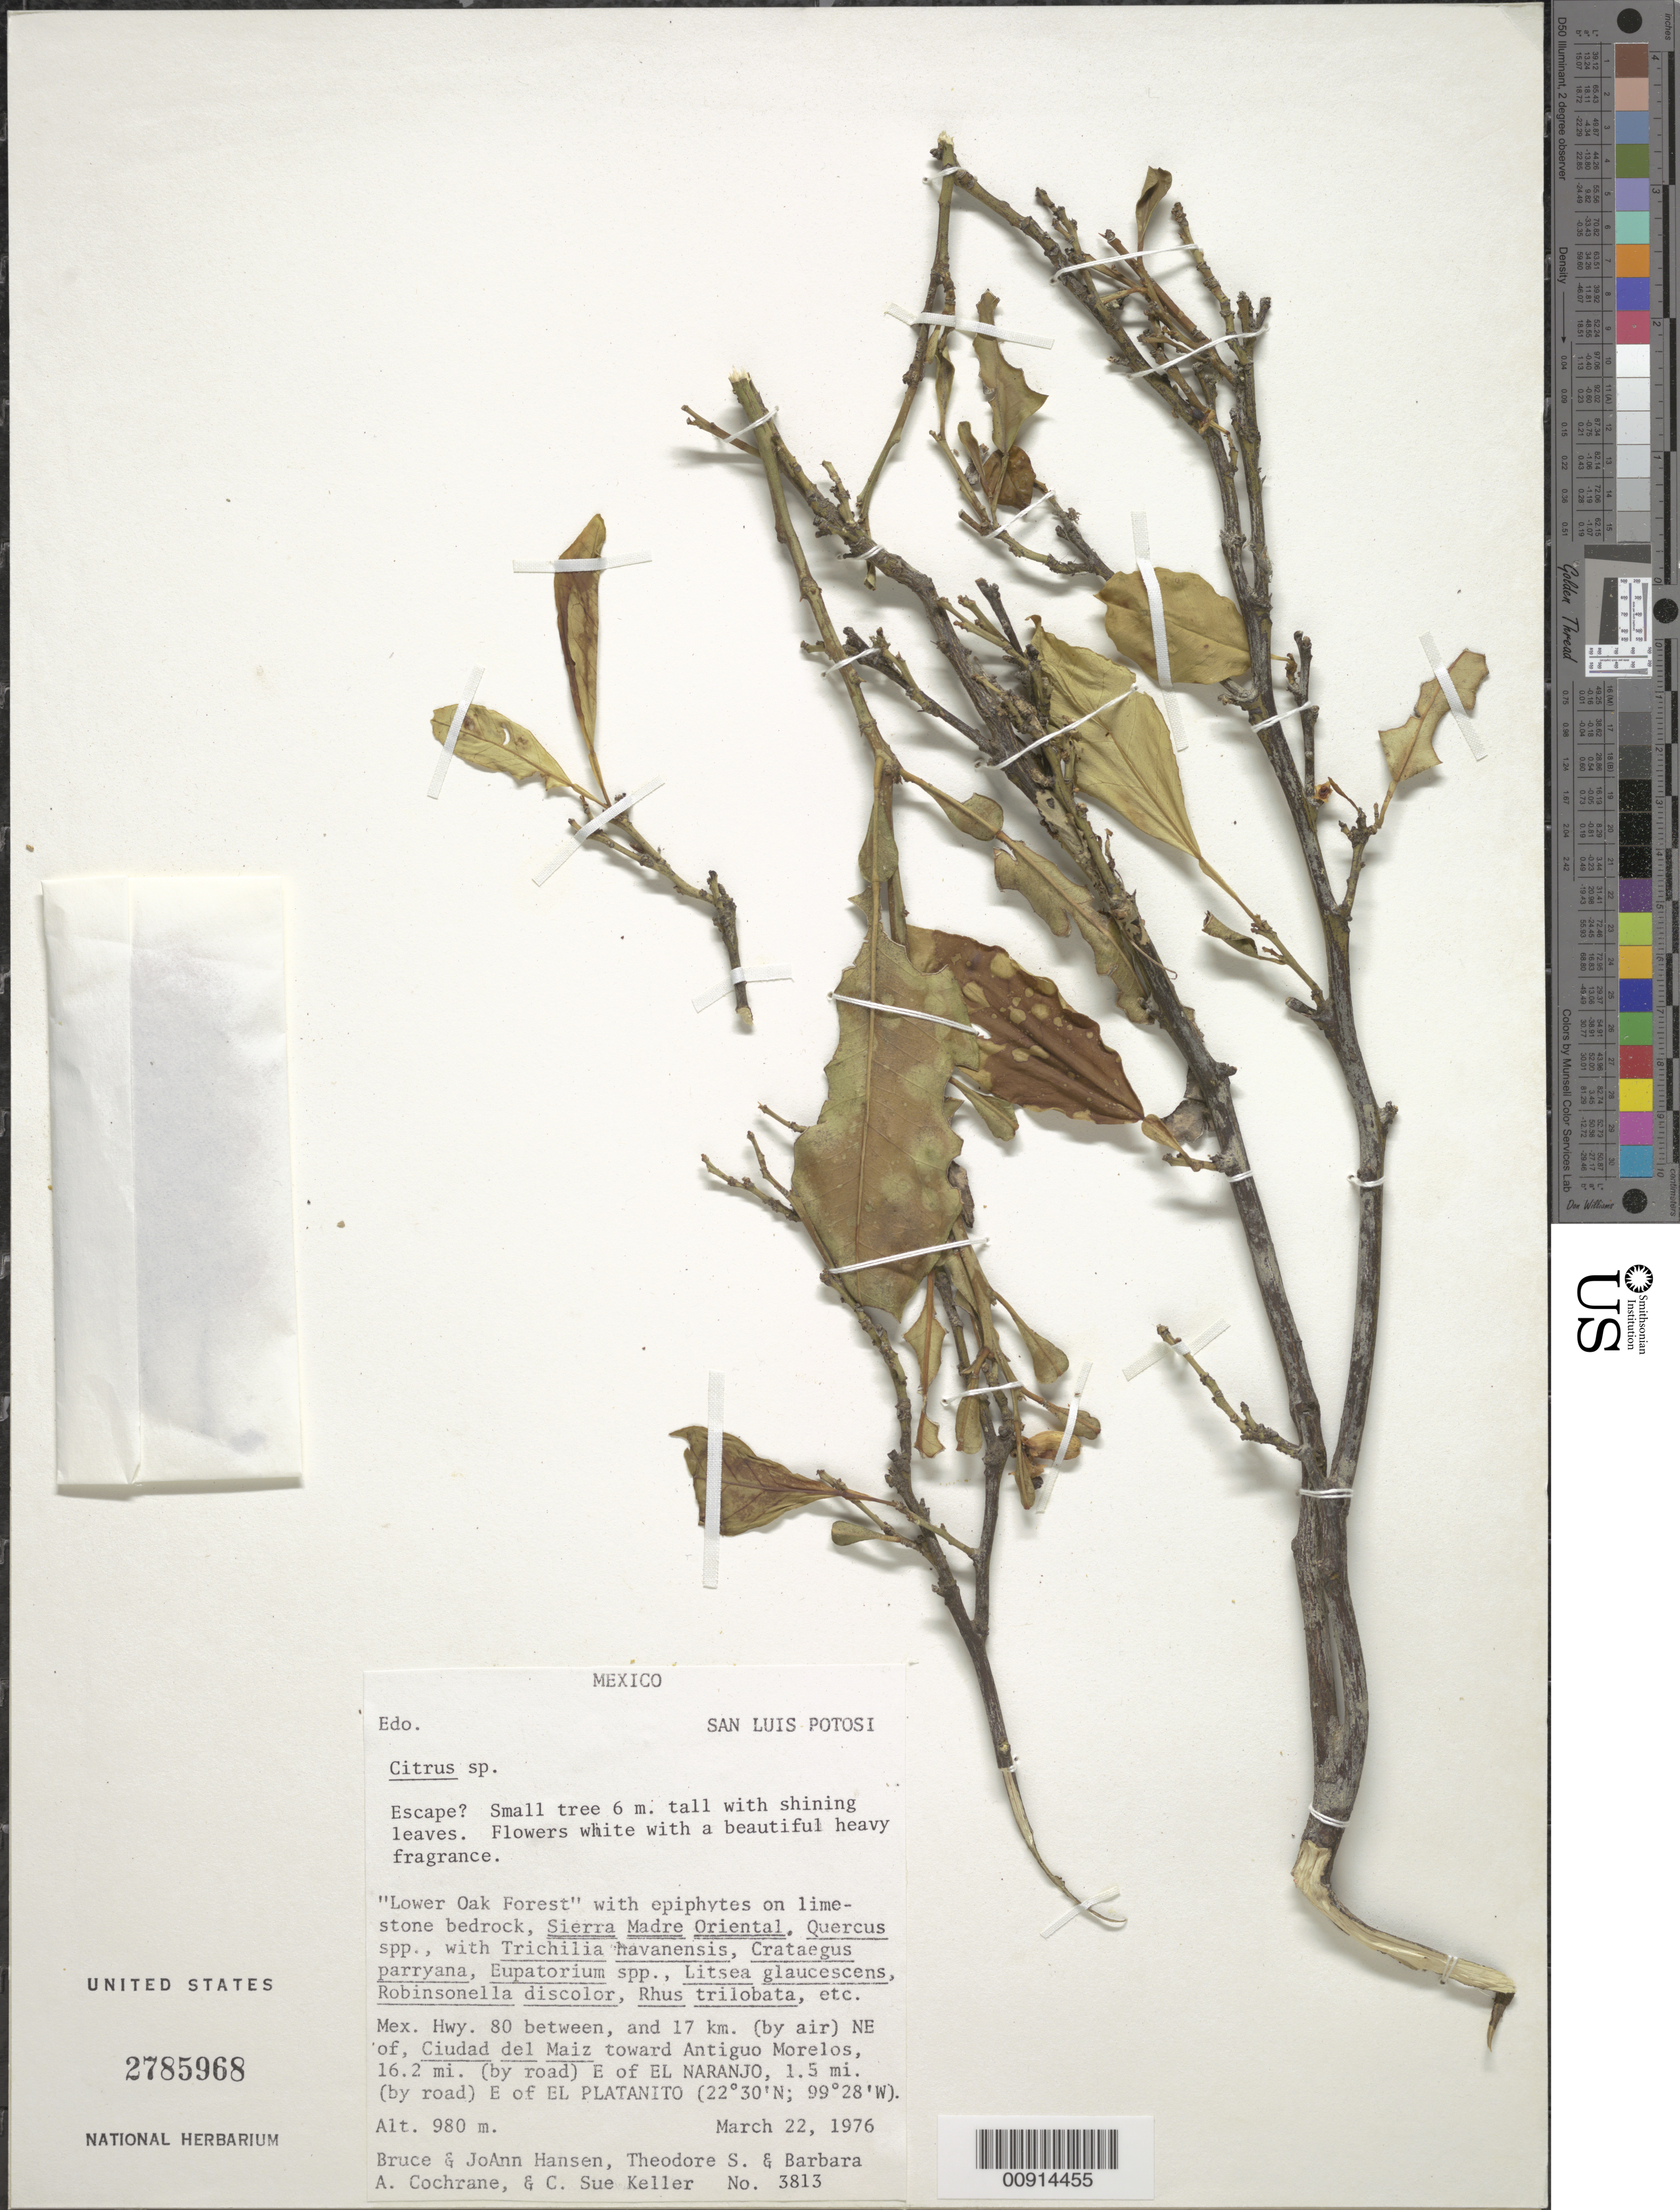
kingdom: Plantae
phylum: Tracheophyta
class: Magnoliopsida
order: Sapindales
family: Rutaceae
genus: Citrus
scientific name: Citrus sp.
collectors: B. Hansen, J. Hansen, T. Cochrane, B. Cochrane & C. S. Keller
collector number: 3813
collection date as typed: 22 Mar 1976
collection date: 1976-03-22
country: Mexico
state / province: San Luis Potosí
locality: Edo. San Luis Potosí: Mex. Hwy. 80 between, and 17 km (by air) NE of, Ciudad del Maíz toward Antiguo Morelos, 16.2 mi. (by road) E of El Naranjo, 1.5 mi. (by road) E of El Platanito. Sierra Madre Oriental.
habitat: Lower Oak Forest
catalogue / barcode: US 2785968